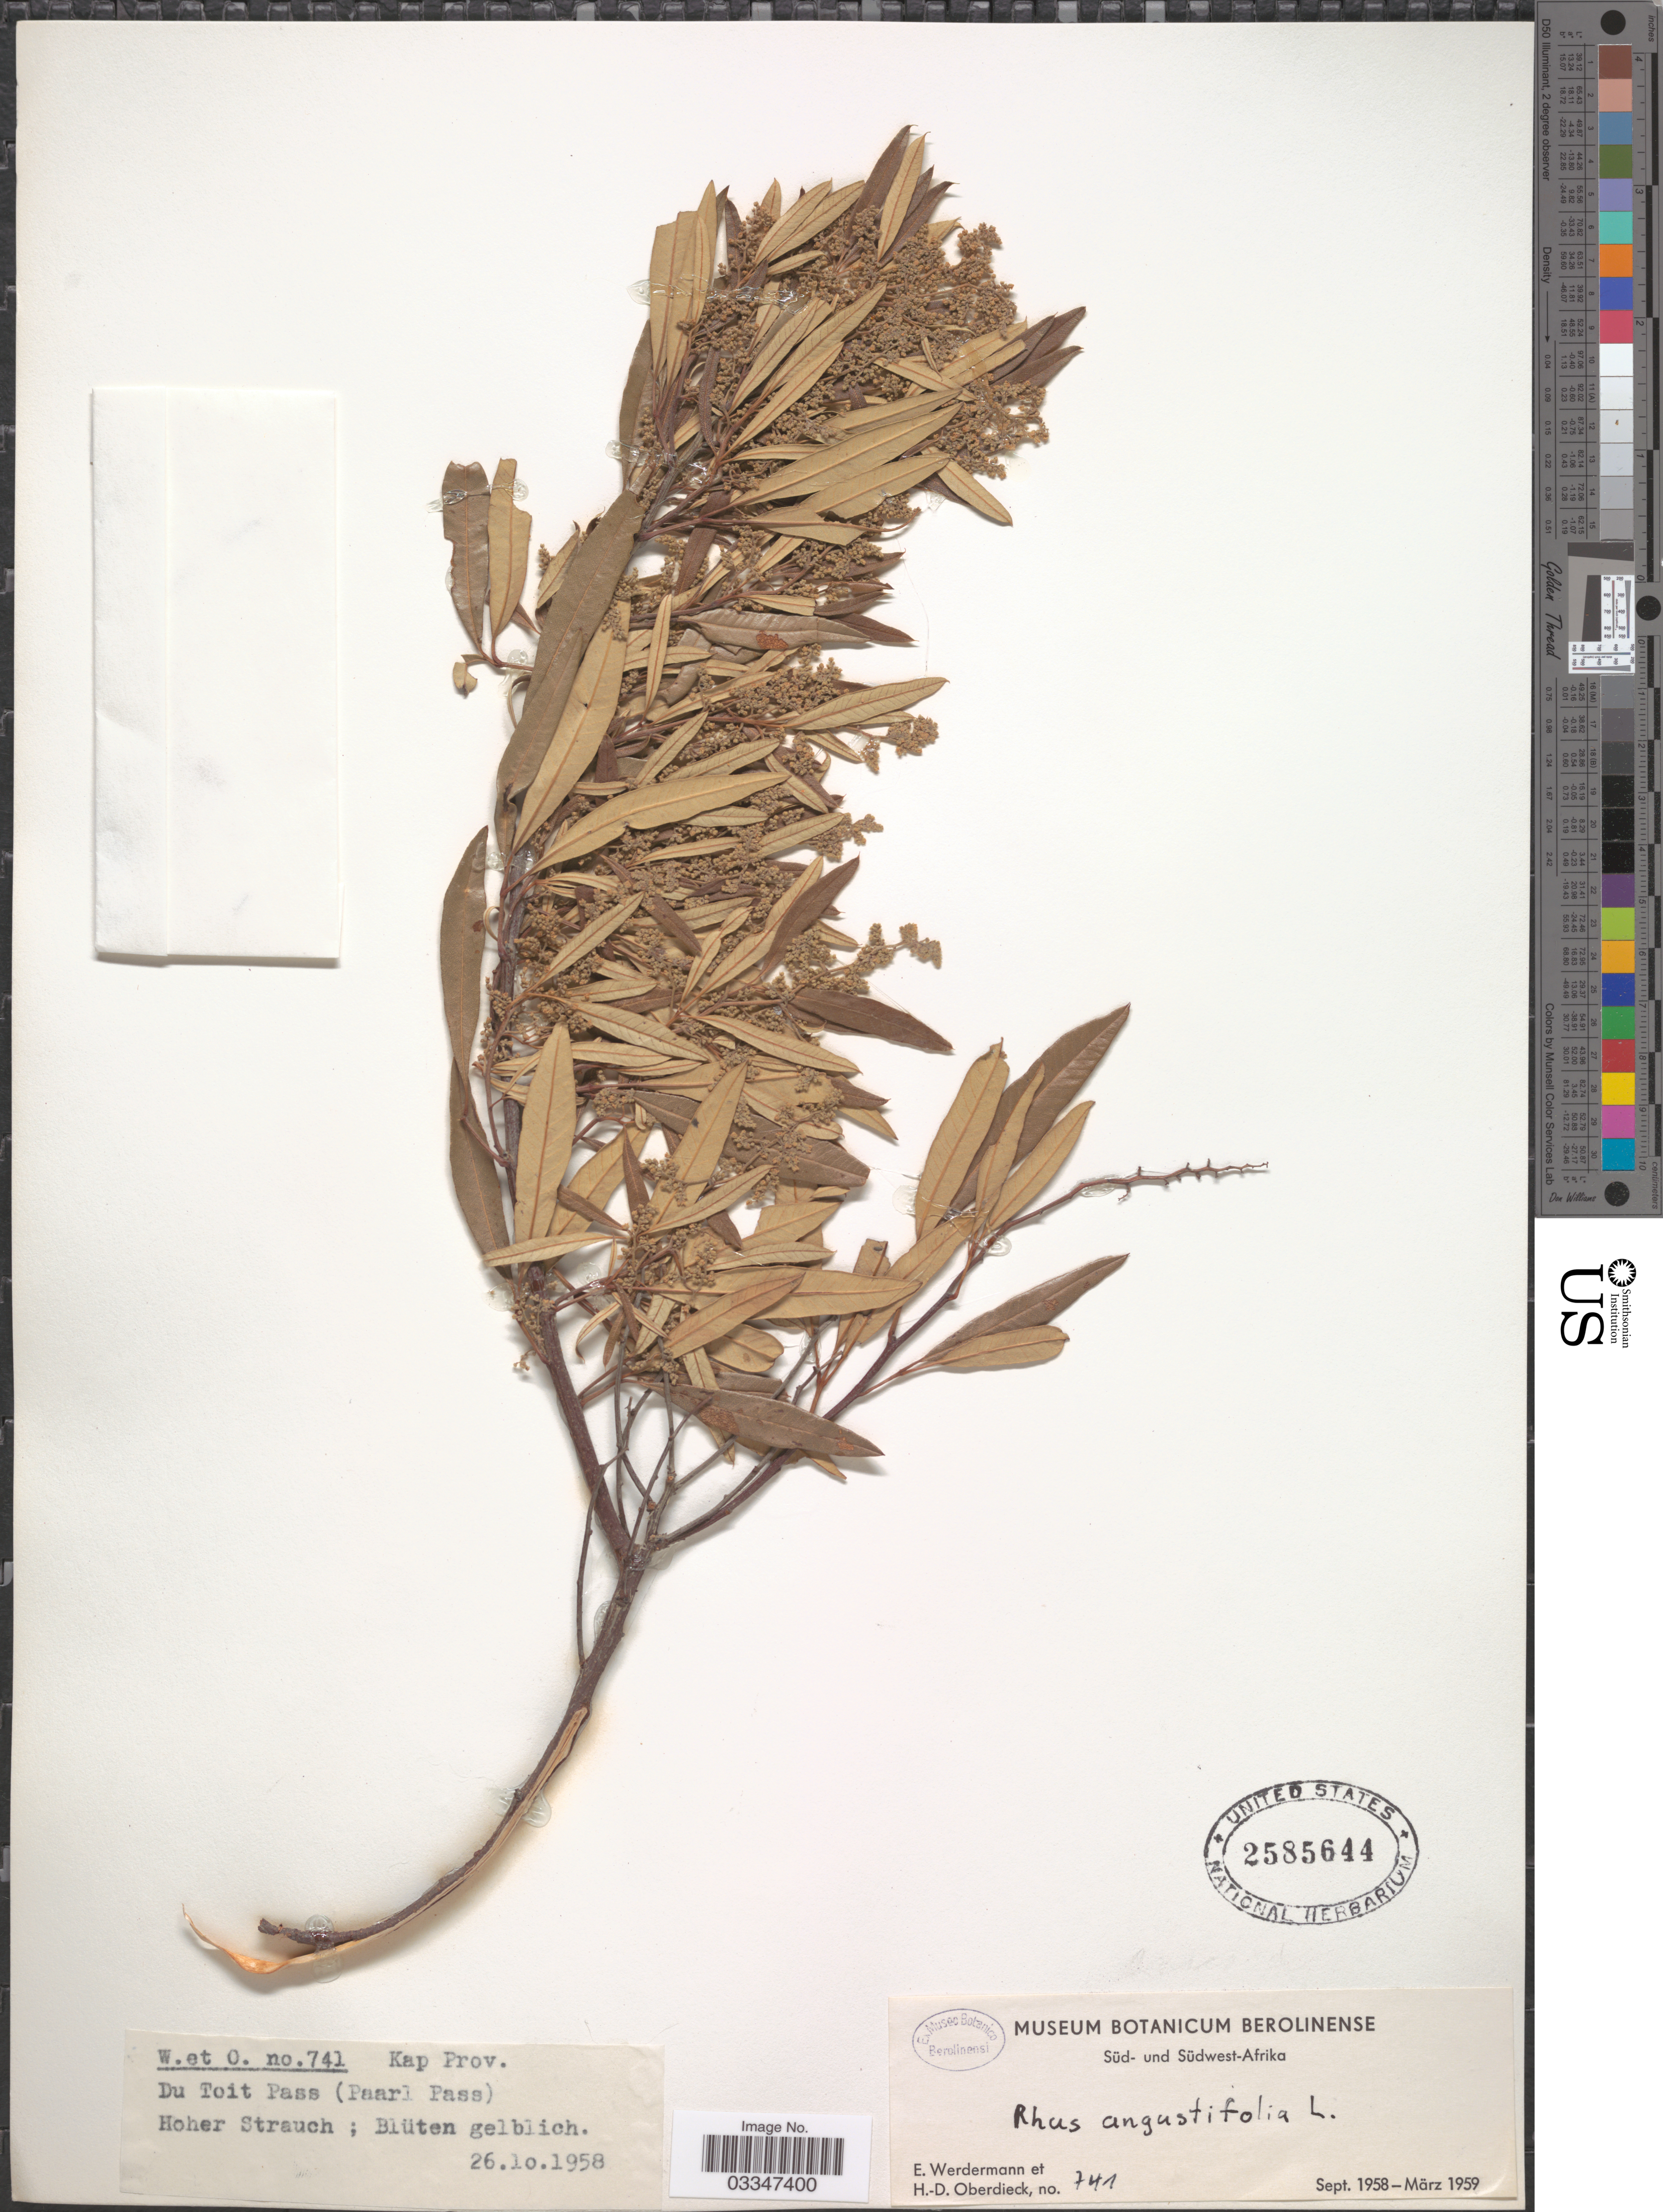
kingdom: Plantae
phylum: Tracheophyta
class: Magnoliopsida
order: Sapindales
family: Anacardiaceae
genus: Rhus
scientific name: Rhus angustifolia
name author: L.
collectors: E. Werdermann & H. Oberdieck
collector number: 741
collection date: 1958-10-26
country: South Africa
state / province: Western Cape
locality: Kap Prov. Du Toit Pass (Paarl Pass).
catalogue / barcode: US 2585644